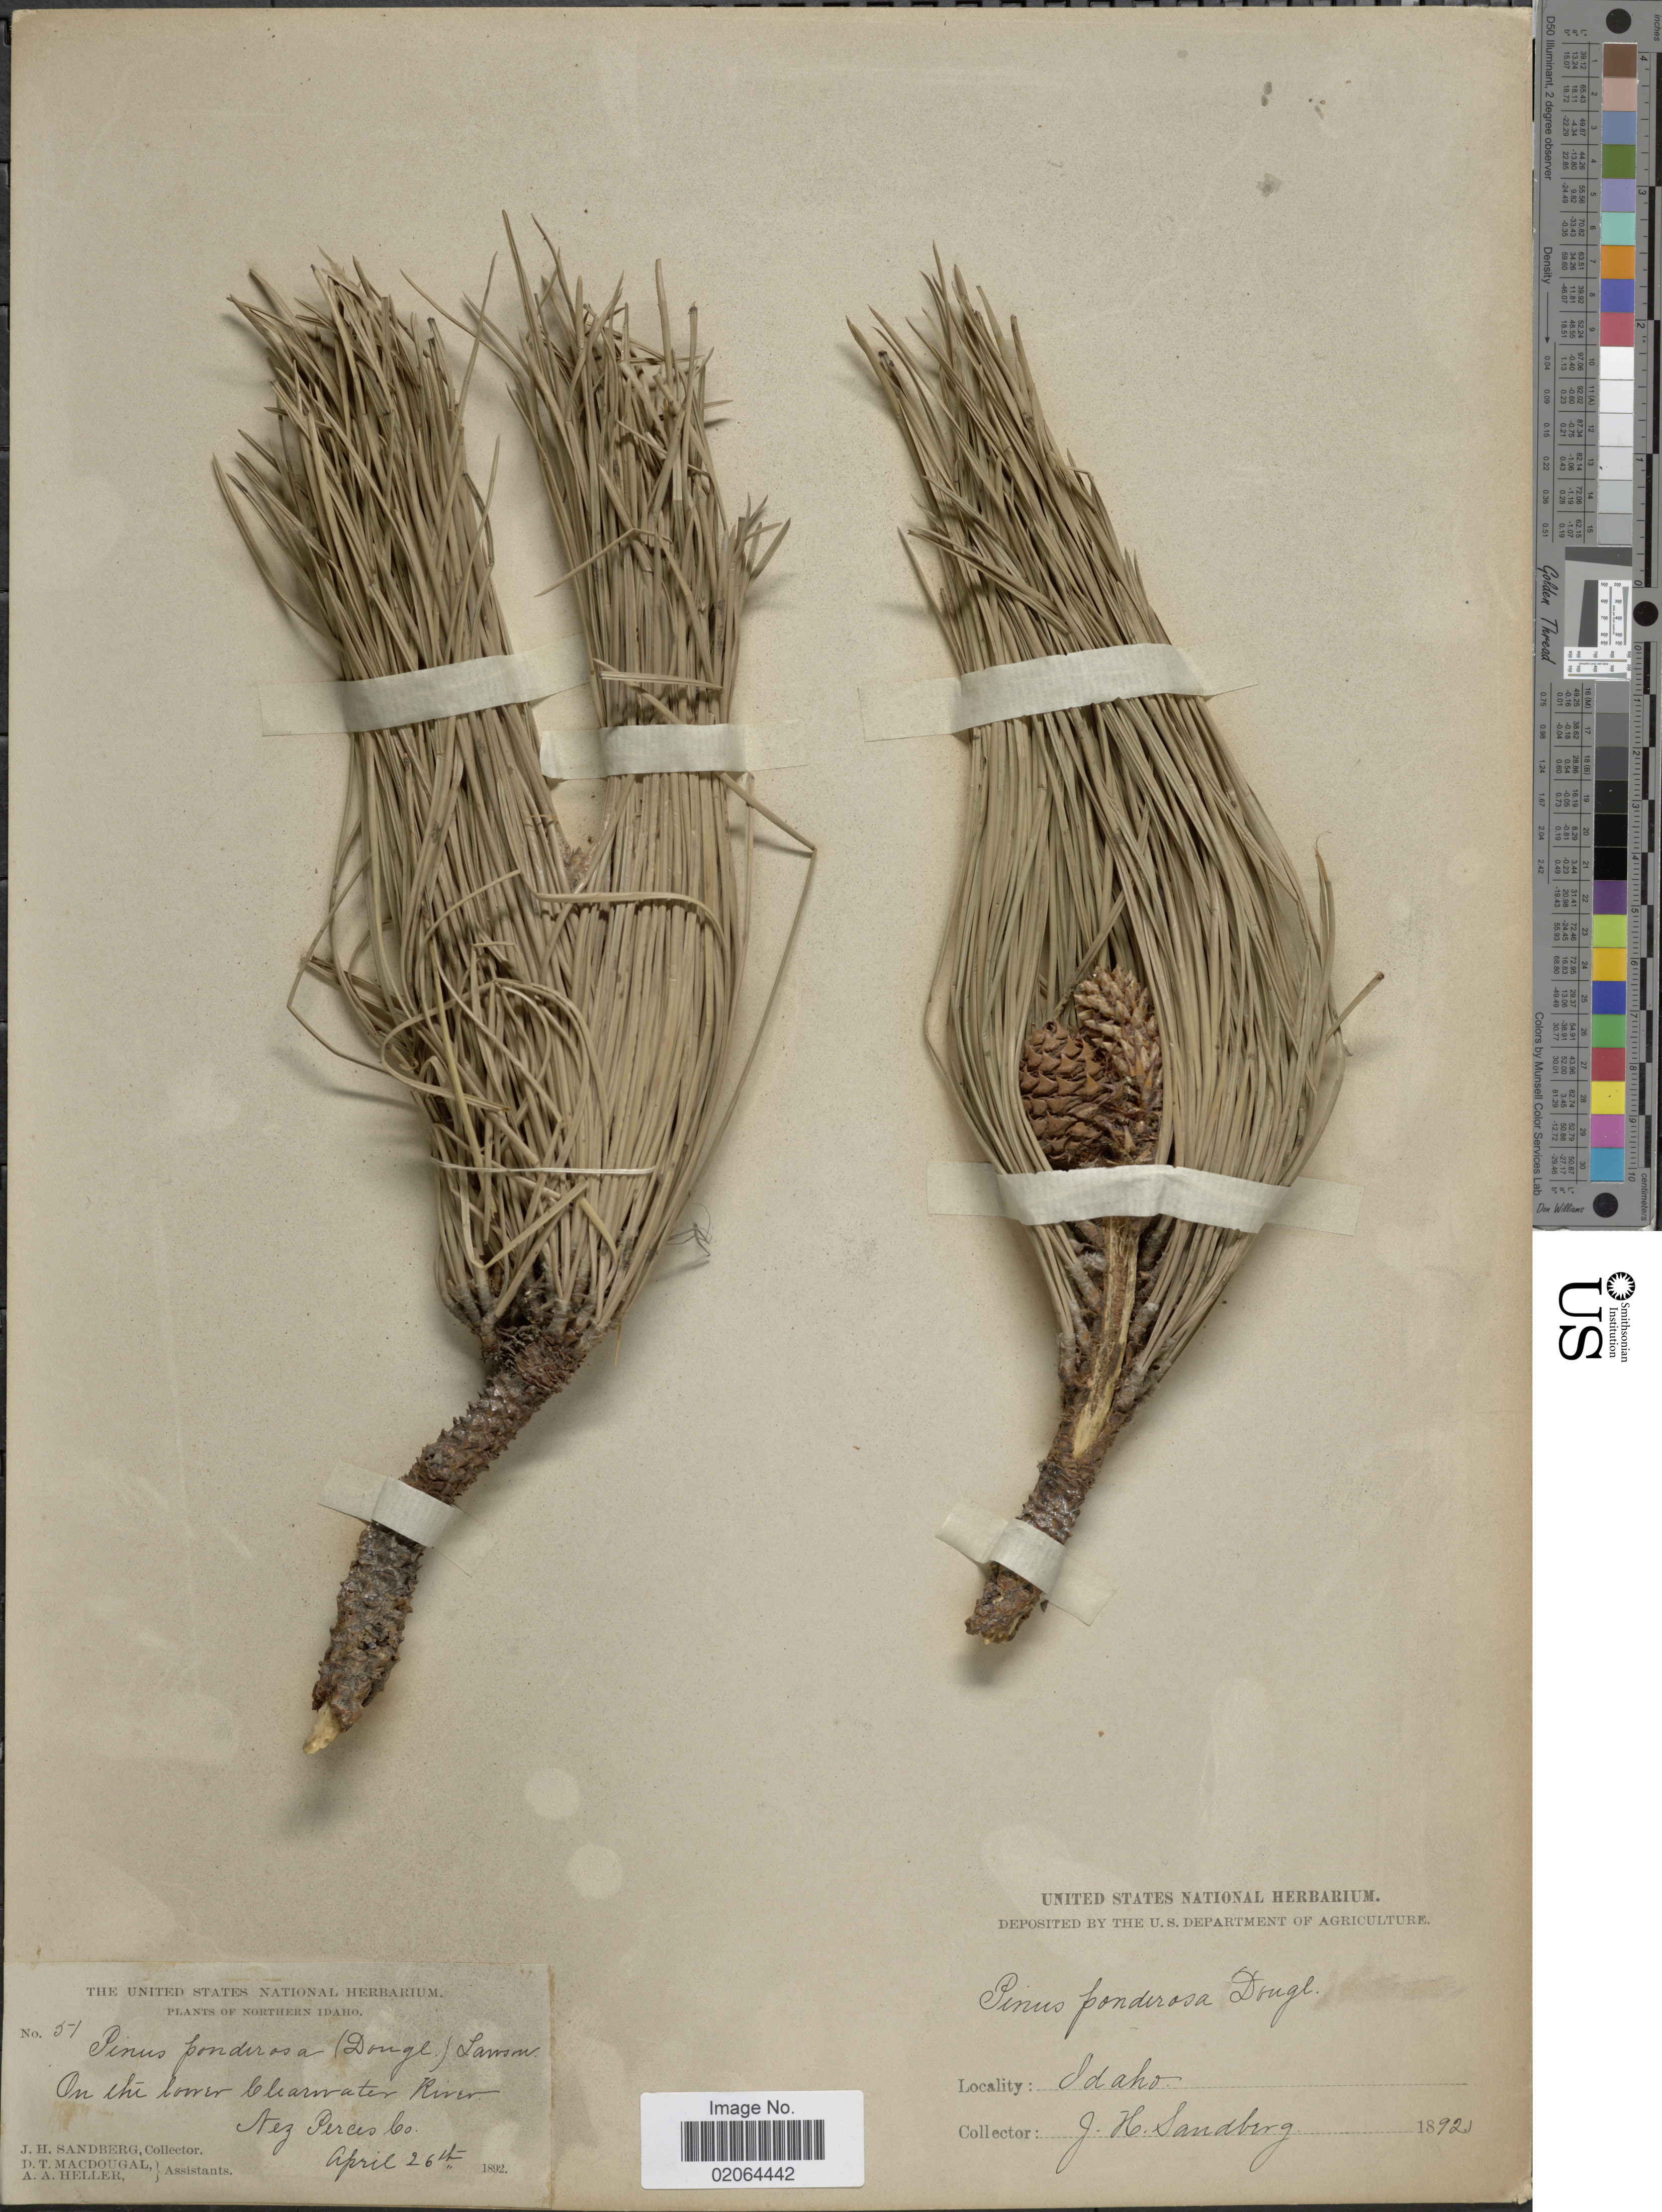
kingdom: Plantae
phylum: Tracheophyta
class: Pinopsida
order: Pinales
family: Pinaceae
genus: Pinus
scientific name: Pinus ponderosa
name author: Douglas ex C. Lawson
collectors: J. H. Sandberg, D. T. MacDougal & A. A. Heller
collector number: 51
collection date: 1892-04-26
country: United States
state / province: Idaho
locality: On the lower Clearwater River, Nez Perces Co.